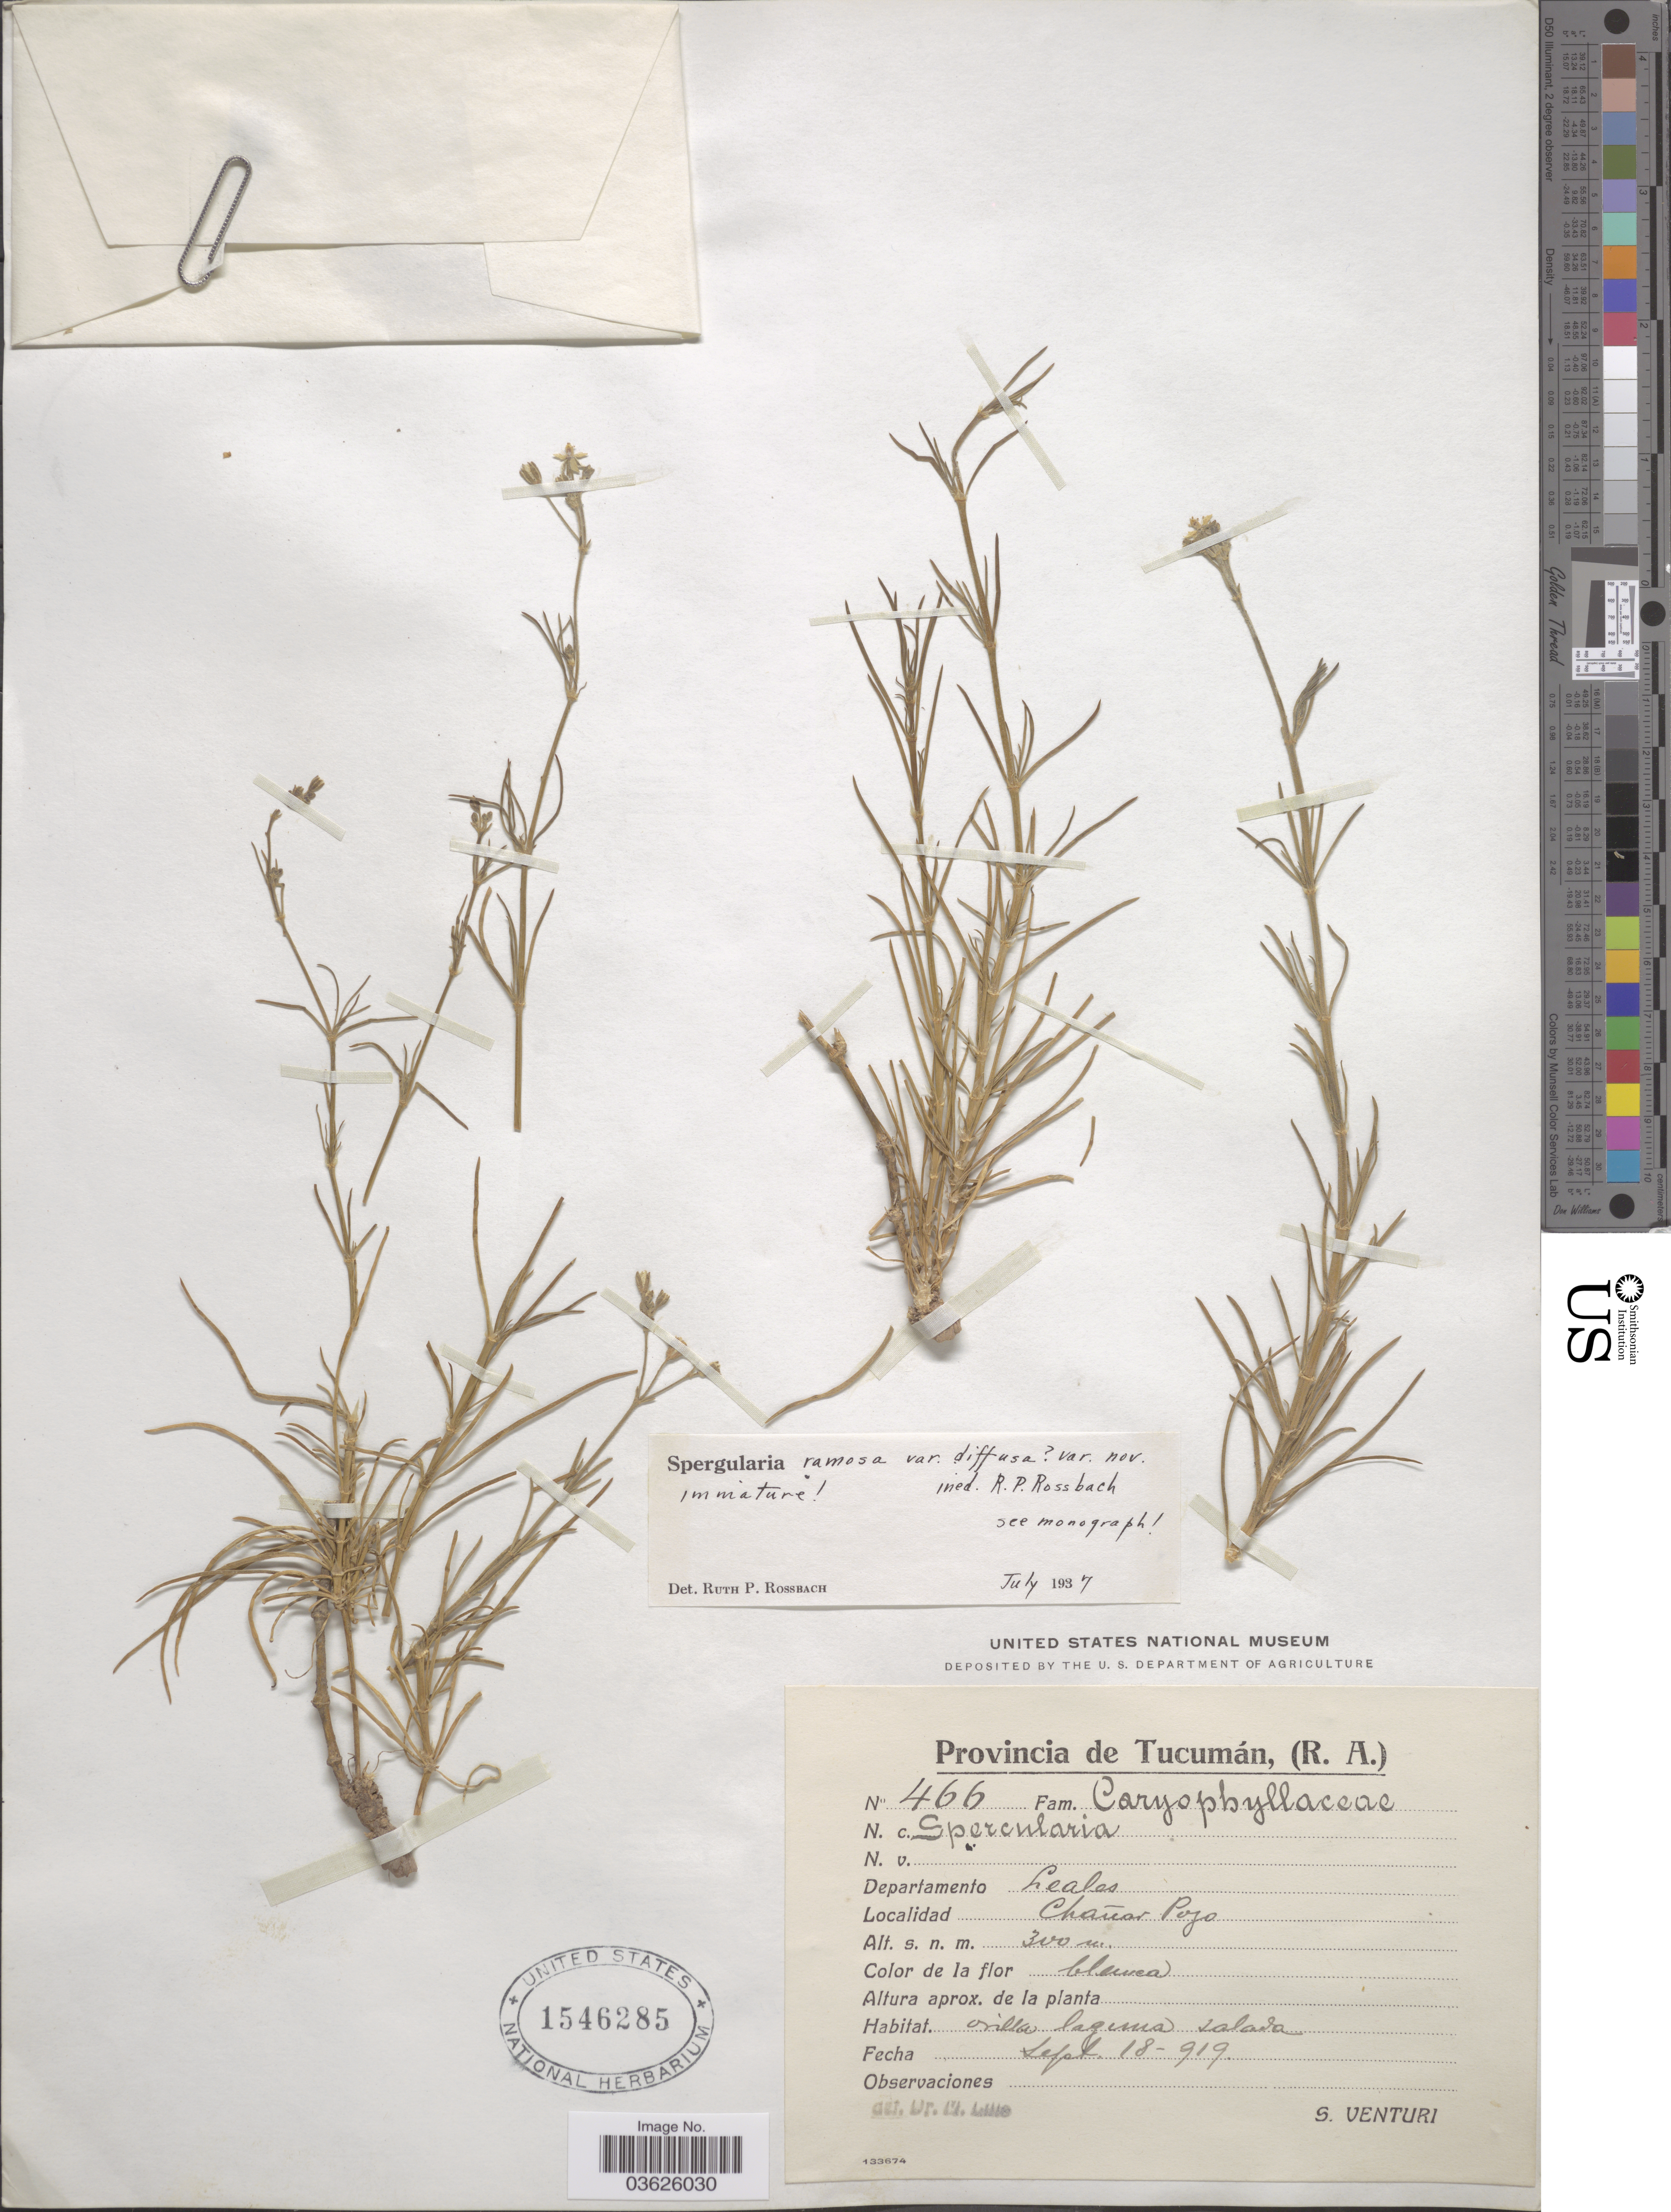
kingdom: Plantae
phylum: Tracheophyta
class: Magnoliopsida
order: Caryophyllales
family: Caryophyllaceae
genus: Spergularia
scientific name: Spergularia ramosa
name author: Cambess.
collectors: S. Venturi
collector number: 466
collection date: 1919-09-18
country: Argentina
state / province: Tucuman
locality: Departamento Leales. Chañar Pozo.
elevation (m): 300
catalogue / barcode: US 1546285